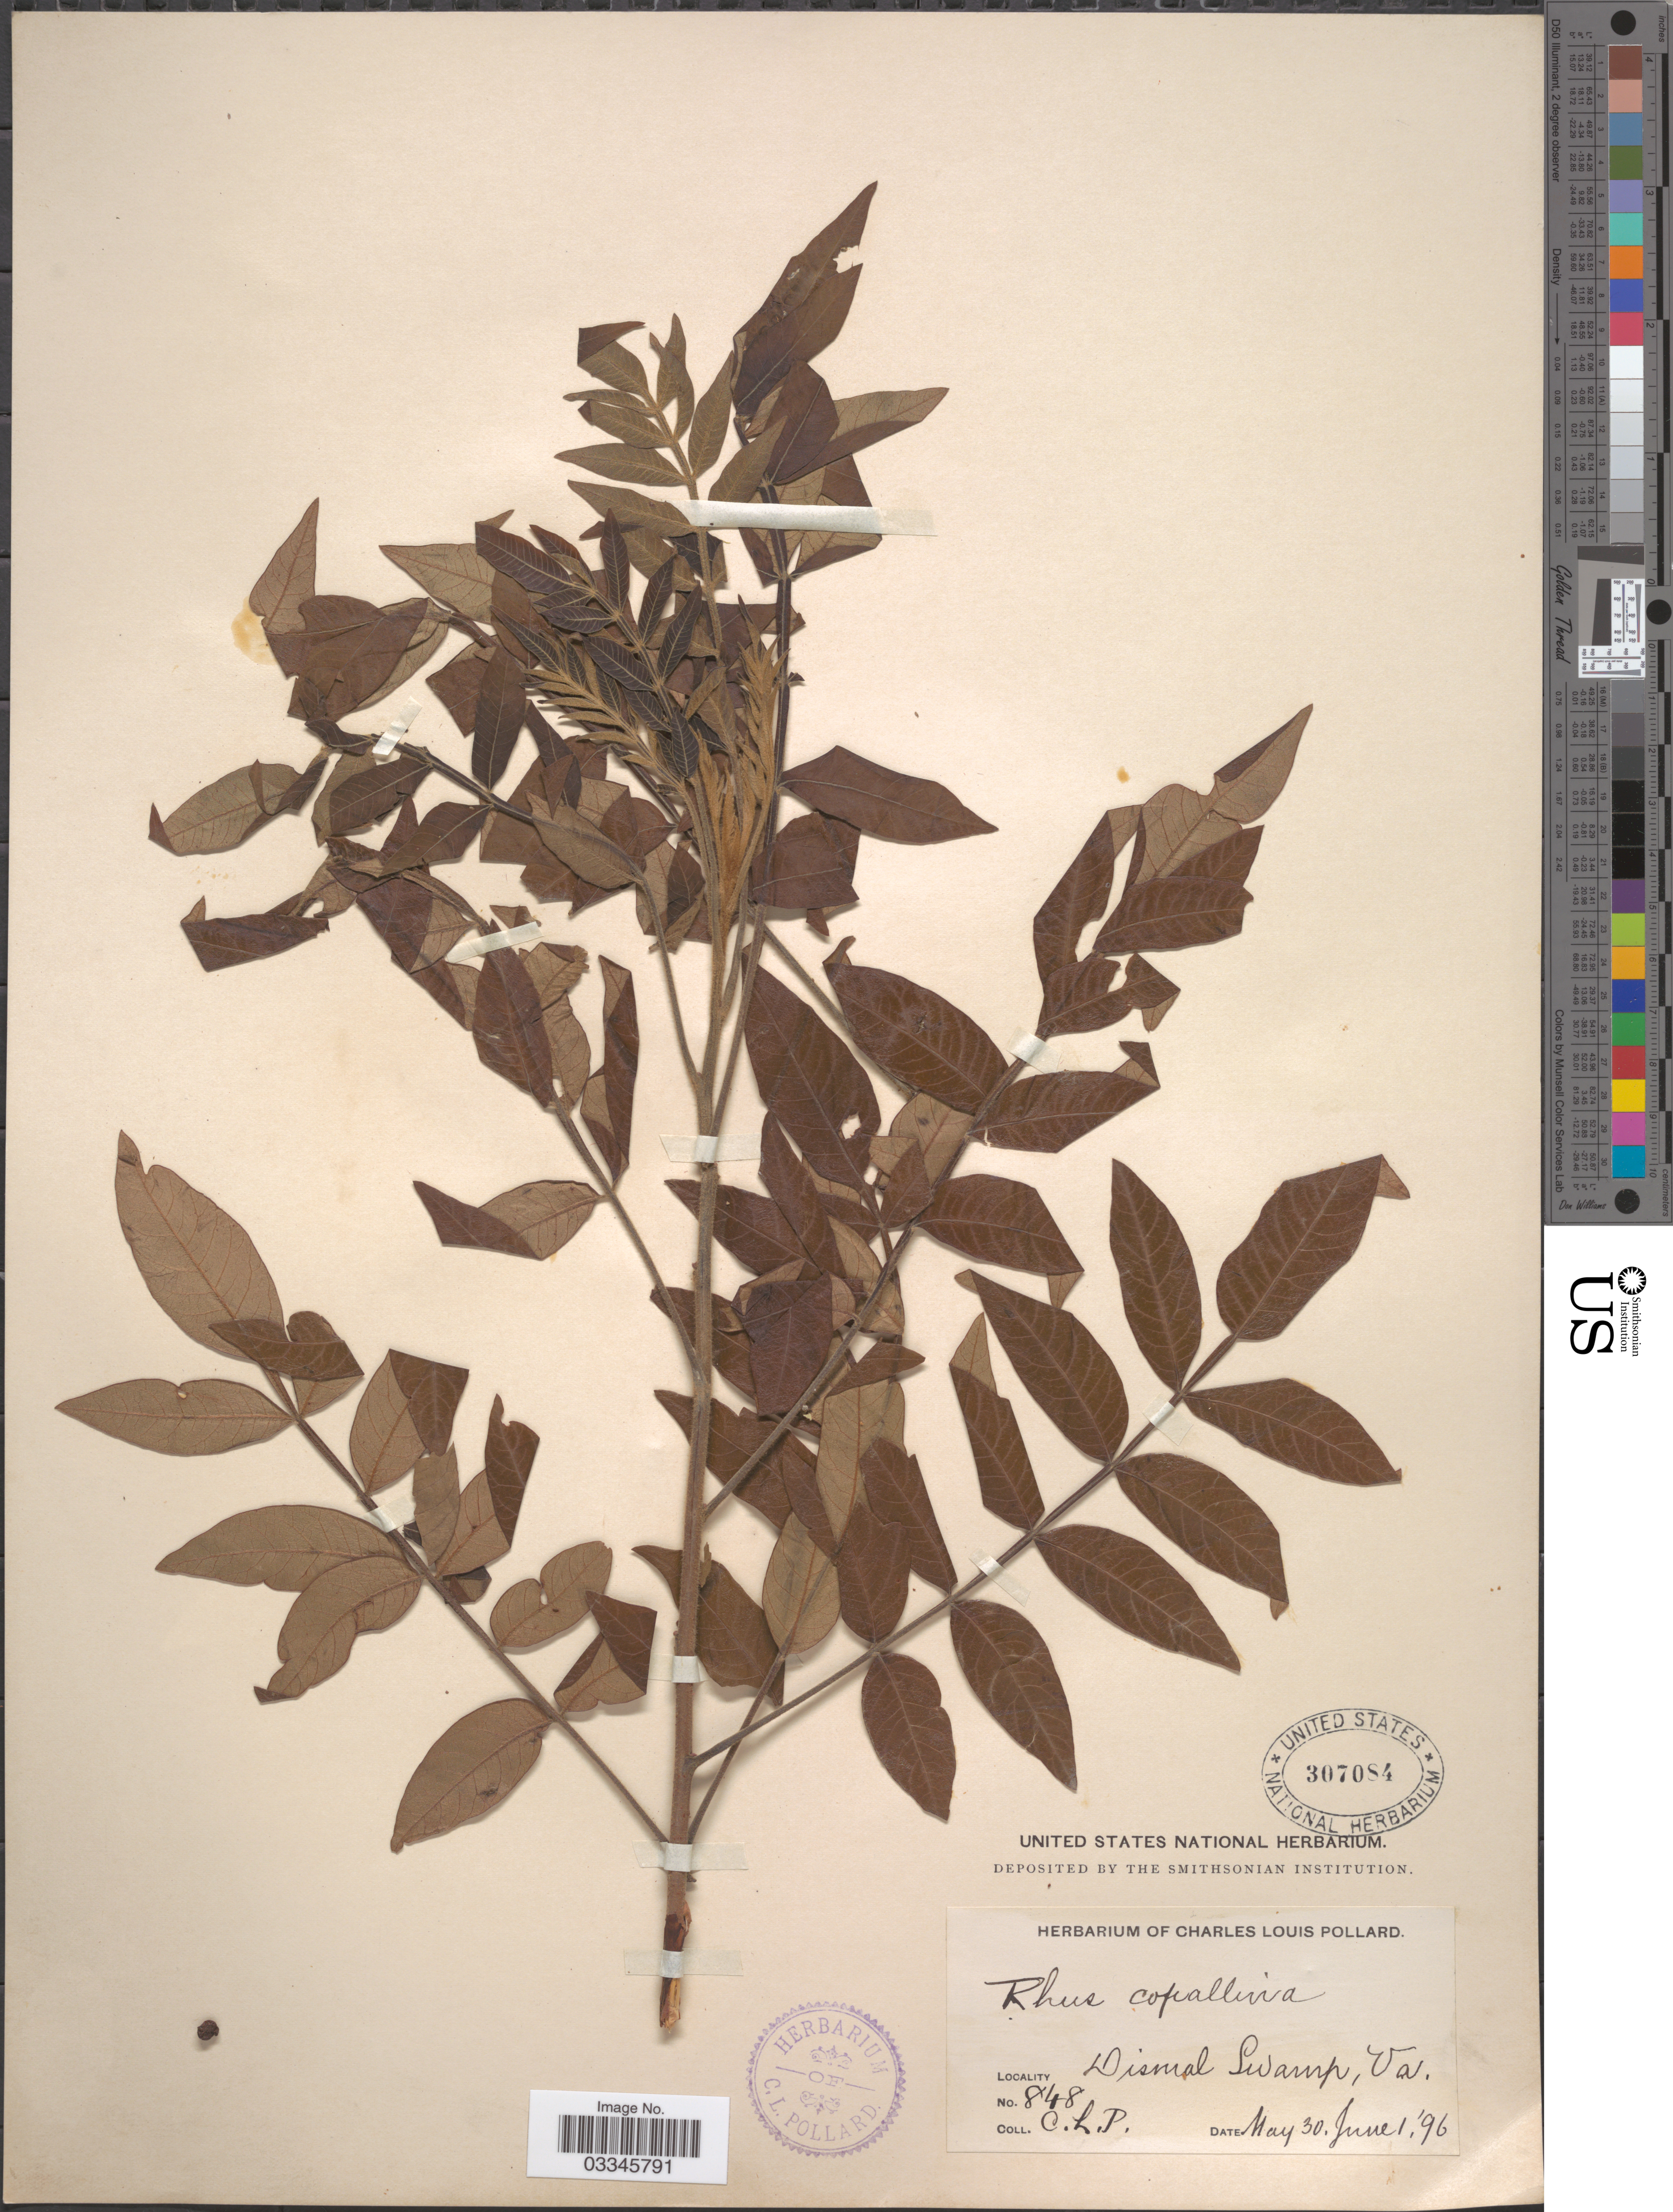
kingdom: Plantae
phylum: Tracheophyta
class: Magnoliopsida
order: Sapindales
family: Anacardiaceae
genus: Rhus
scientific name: Rhus copallinum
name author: L.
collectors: C. L. Pollard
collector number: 848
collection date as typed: Transcribed d/m/y: 30/5/96 to 1/6/96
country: United States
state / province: Virginia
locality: Dismal Swamp.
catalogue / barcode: US 307084